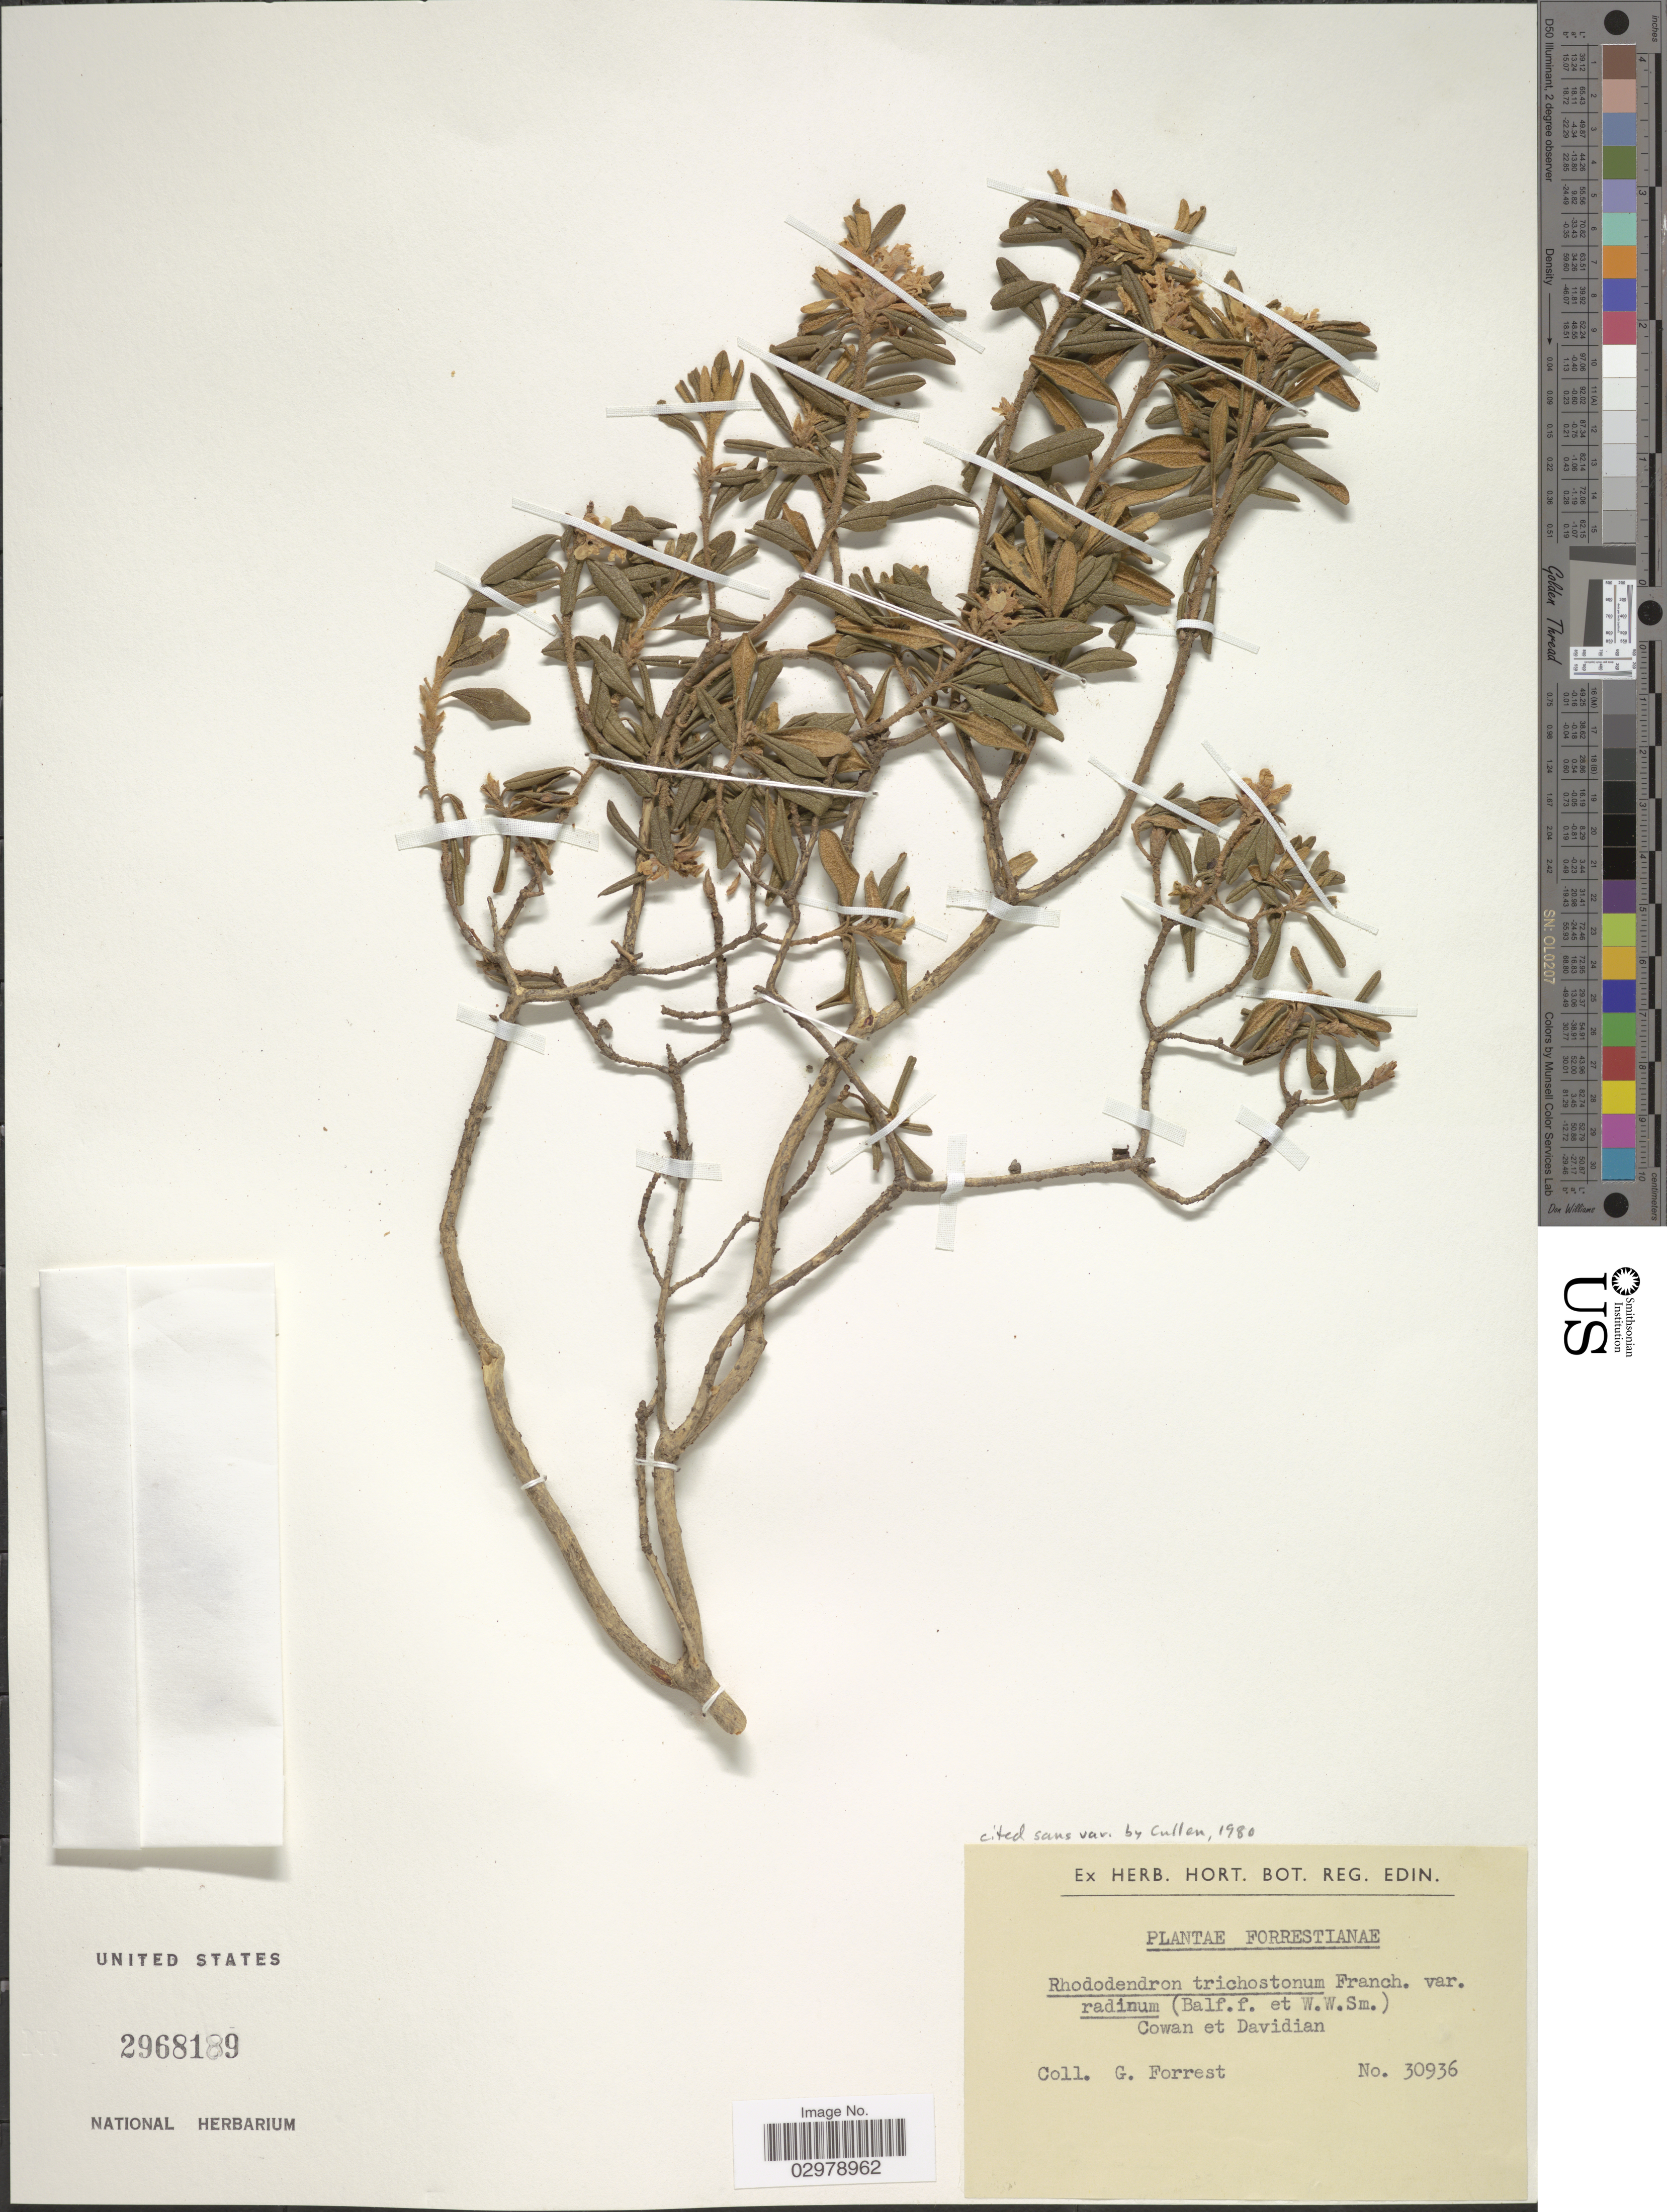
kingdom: Plantae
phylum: Tracheophyta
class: Magnoliopsida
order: Ericales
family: Ericaceae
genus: Rhododendron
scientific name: Rhododendron trichostomum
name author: Franch.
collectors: G. Forrest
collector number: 30936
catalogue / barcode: US 2968189